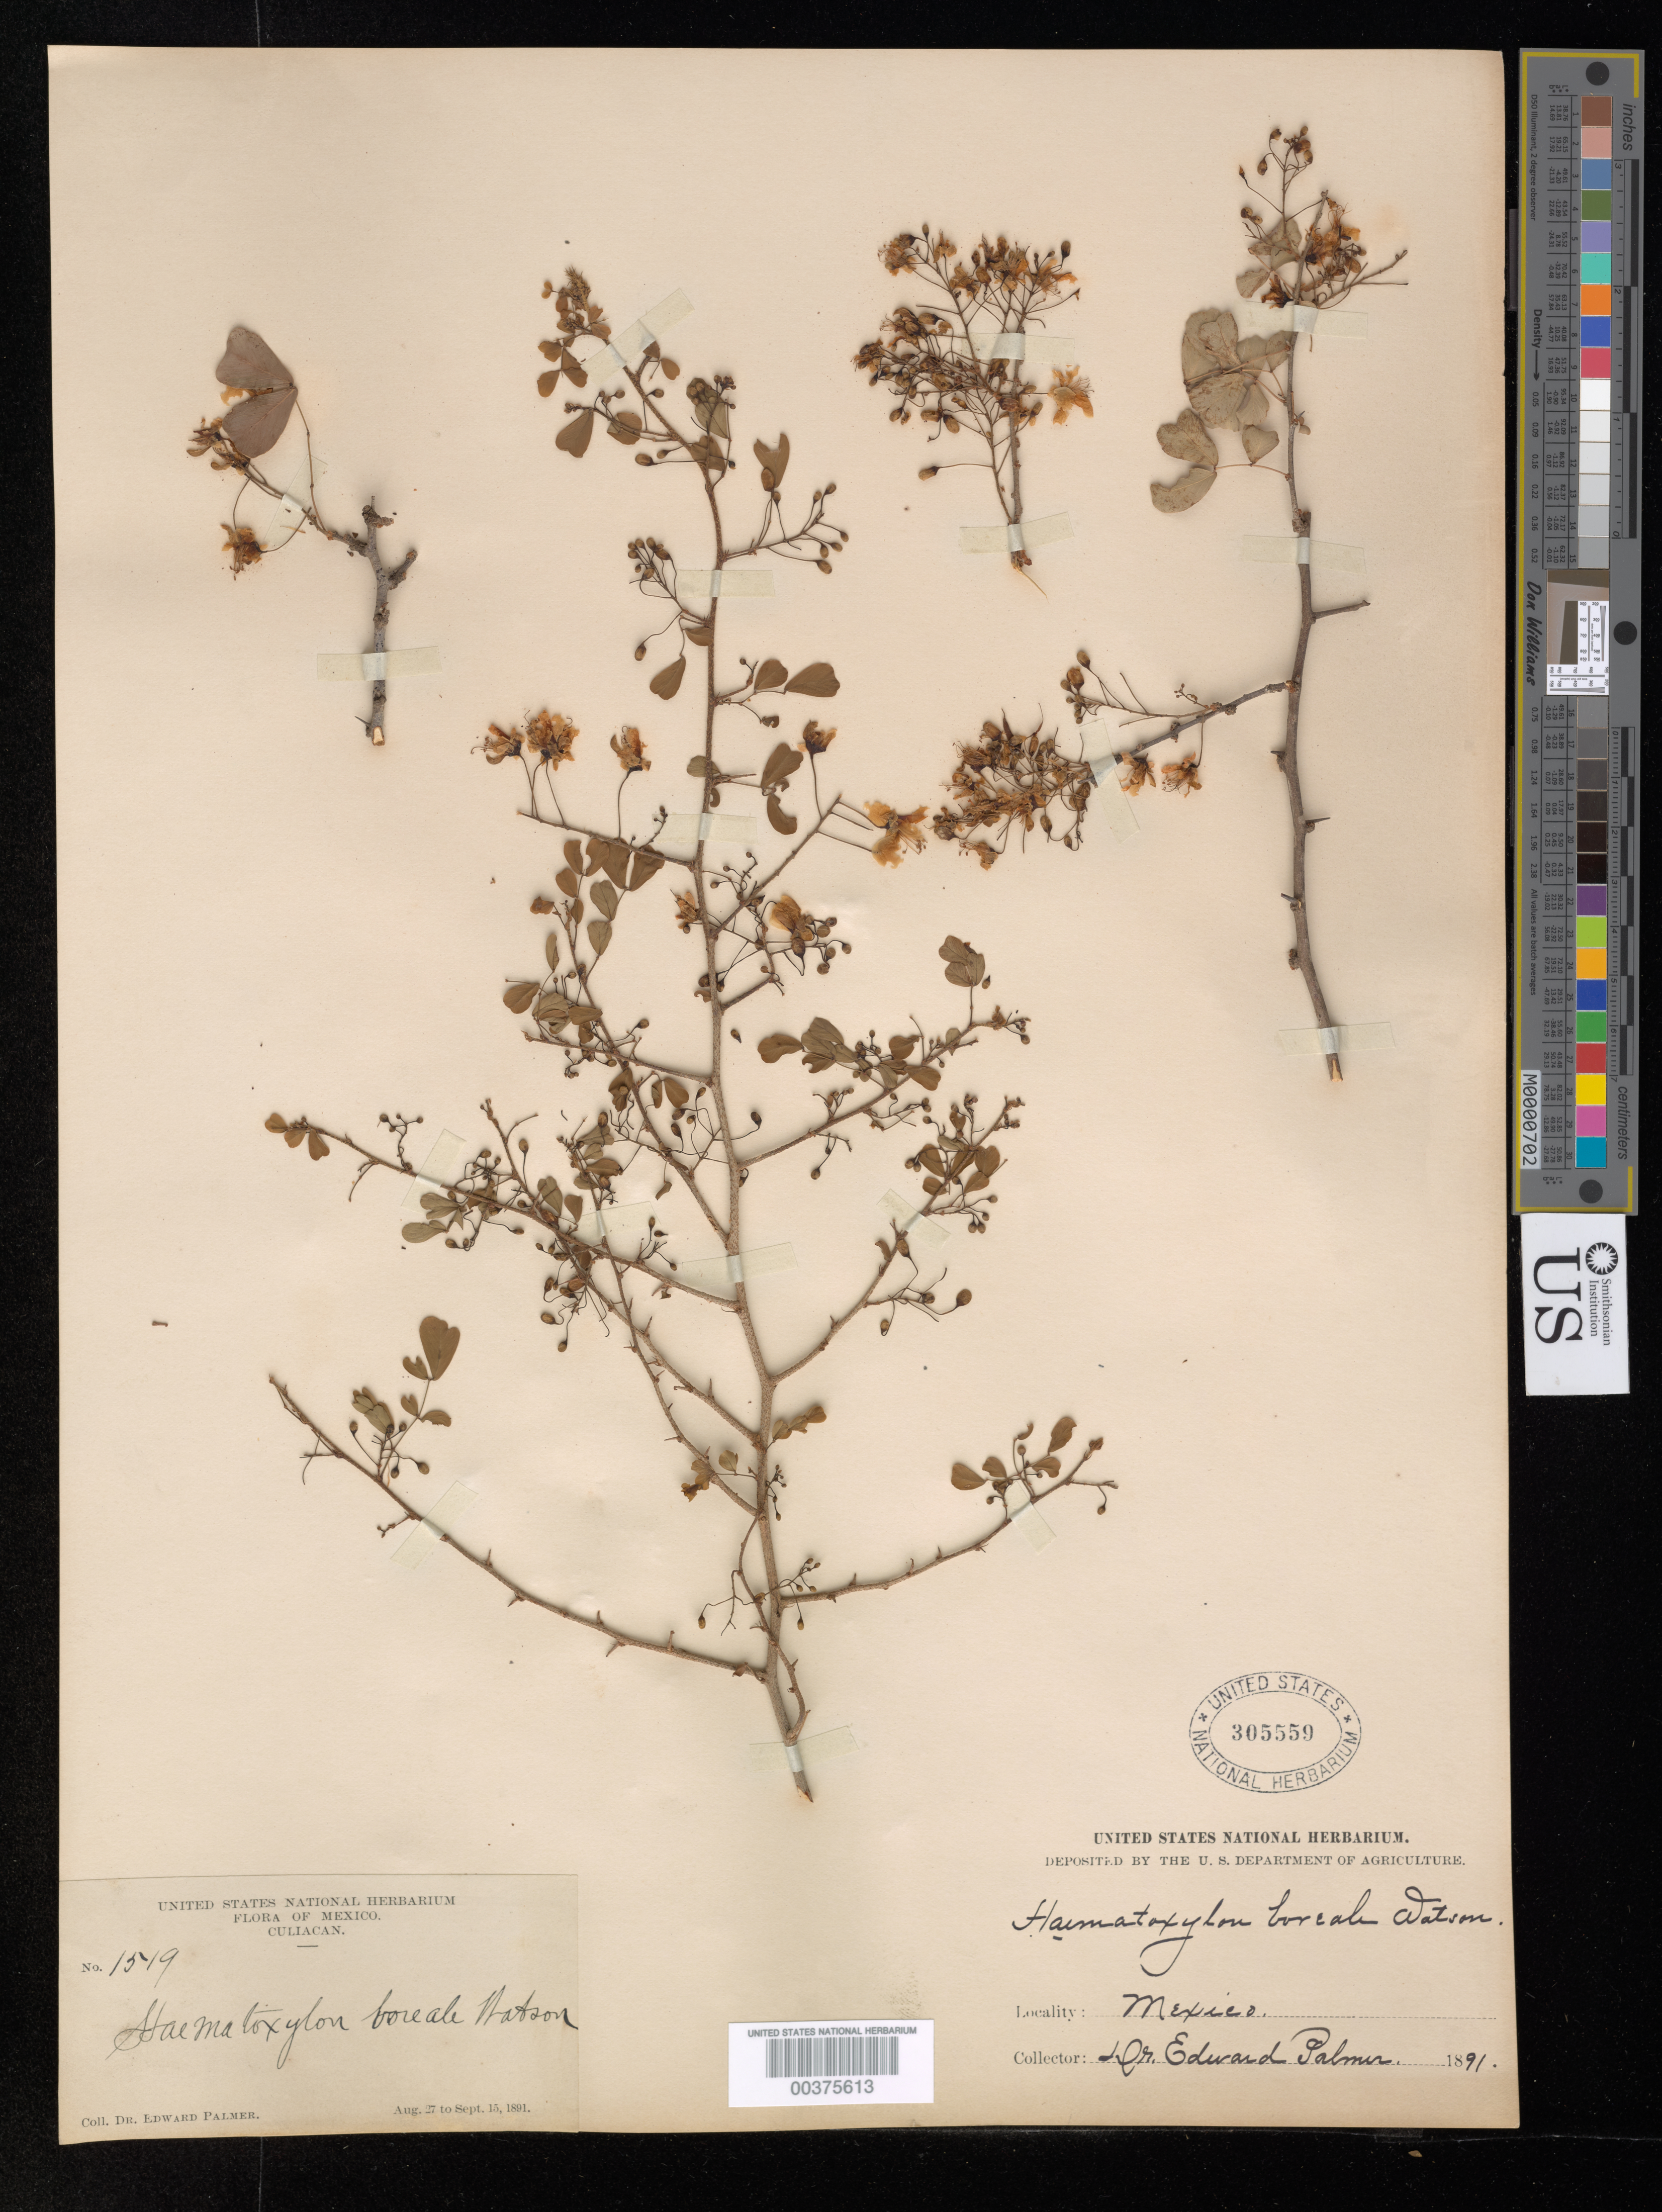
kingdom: Plantae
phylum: Tracheophyta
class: Magnoliopsida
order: Fabales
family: Fabaceae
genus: Haematoxylum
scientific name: Haematoxylum brasiletto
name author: H. Karst.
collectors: E. Palmer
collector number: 1519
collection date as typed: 27 Aug 1891 to 15 Sep 1891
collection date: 1891-08-27/1891-09-15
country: Mexico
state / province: Sinaloa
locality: Culiacan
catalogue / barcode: US 305559